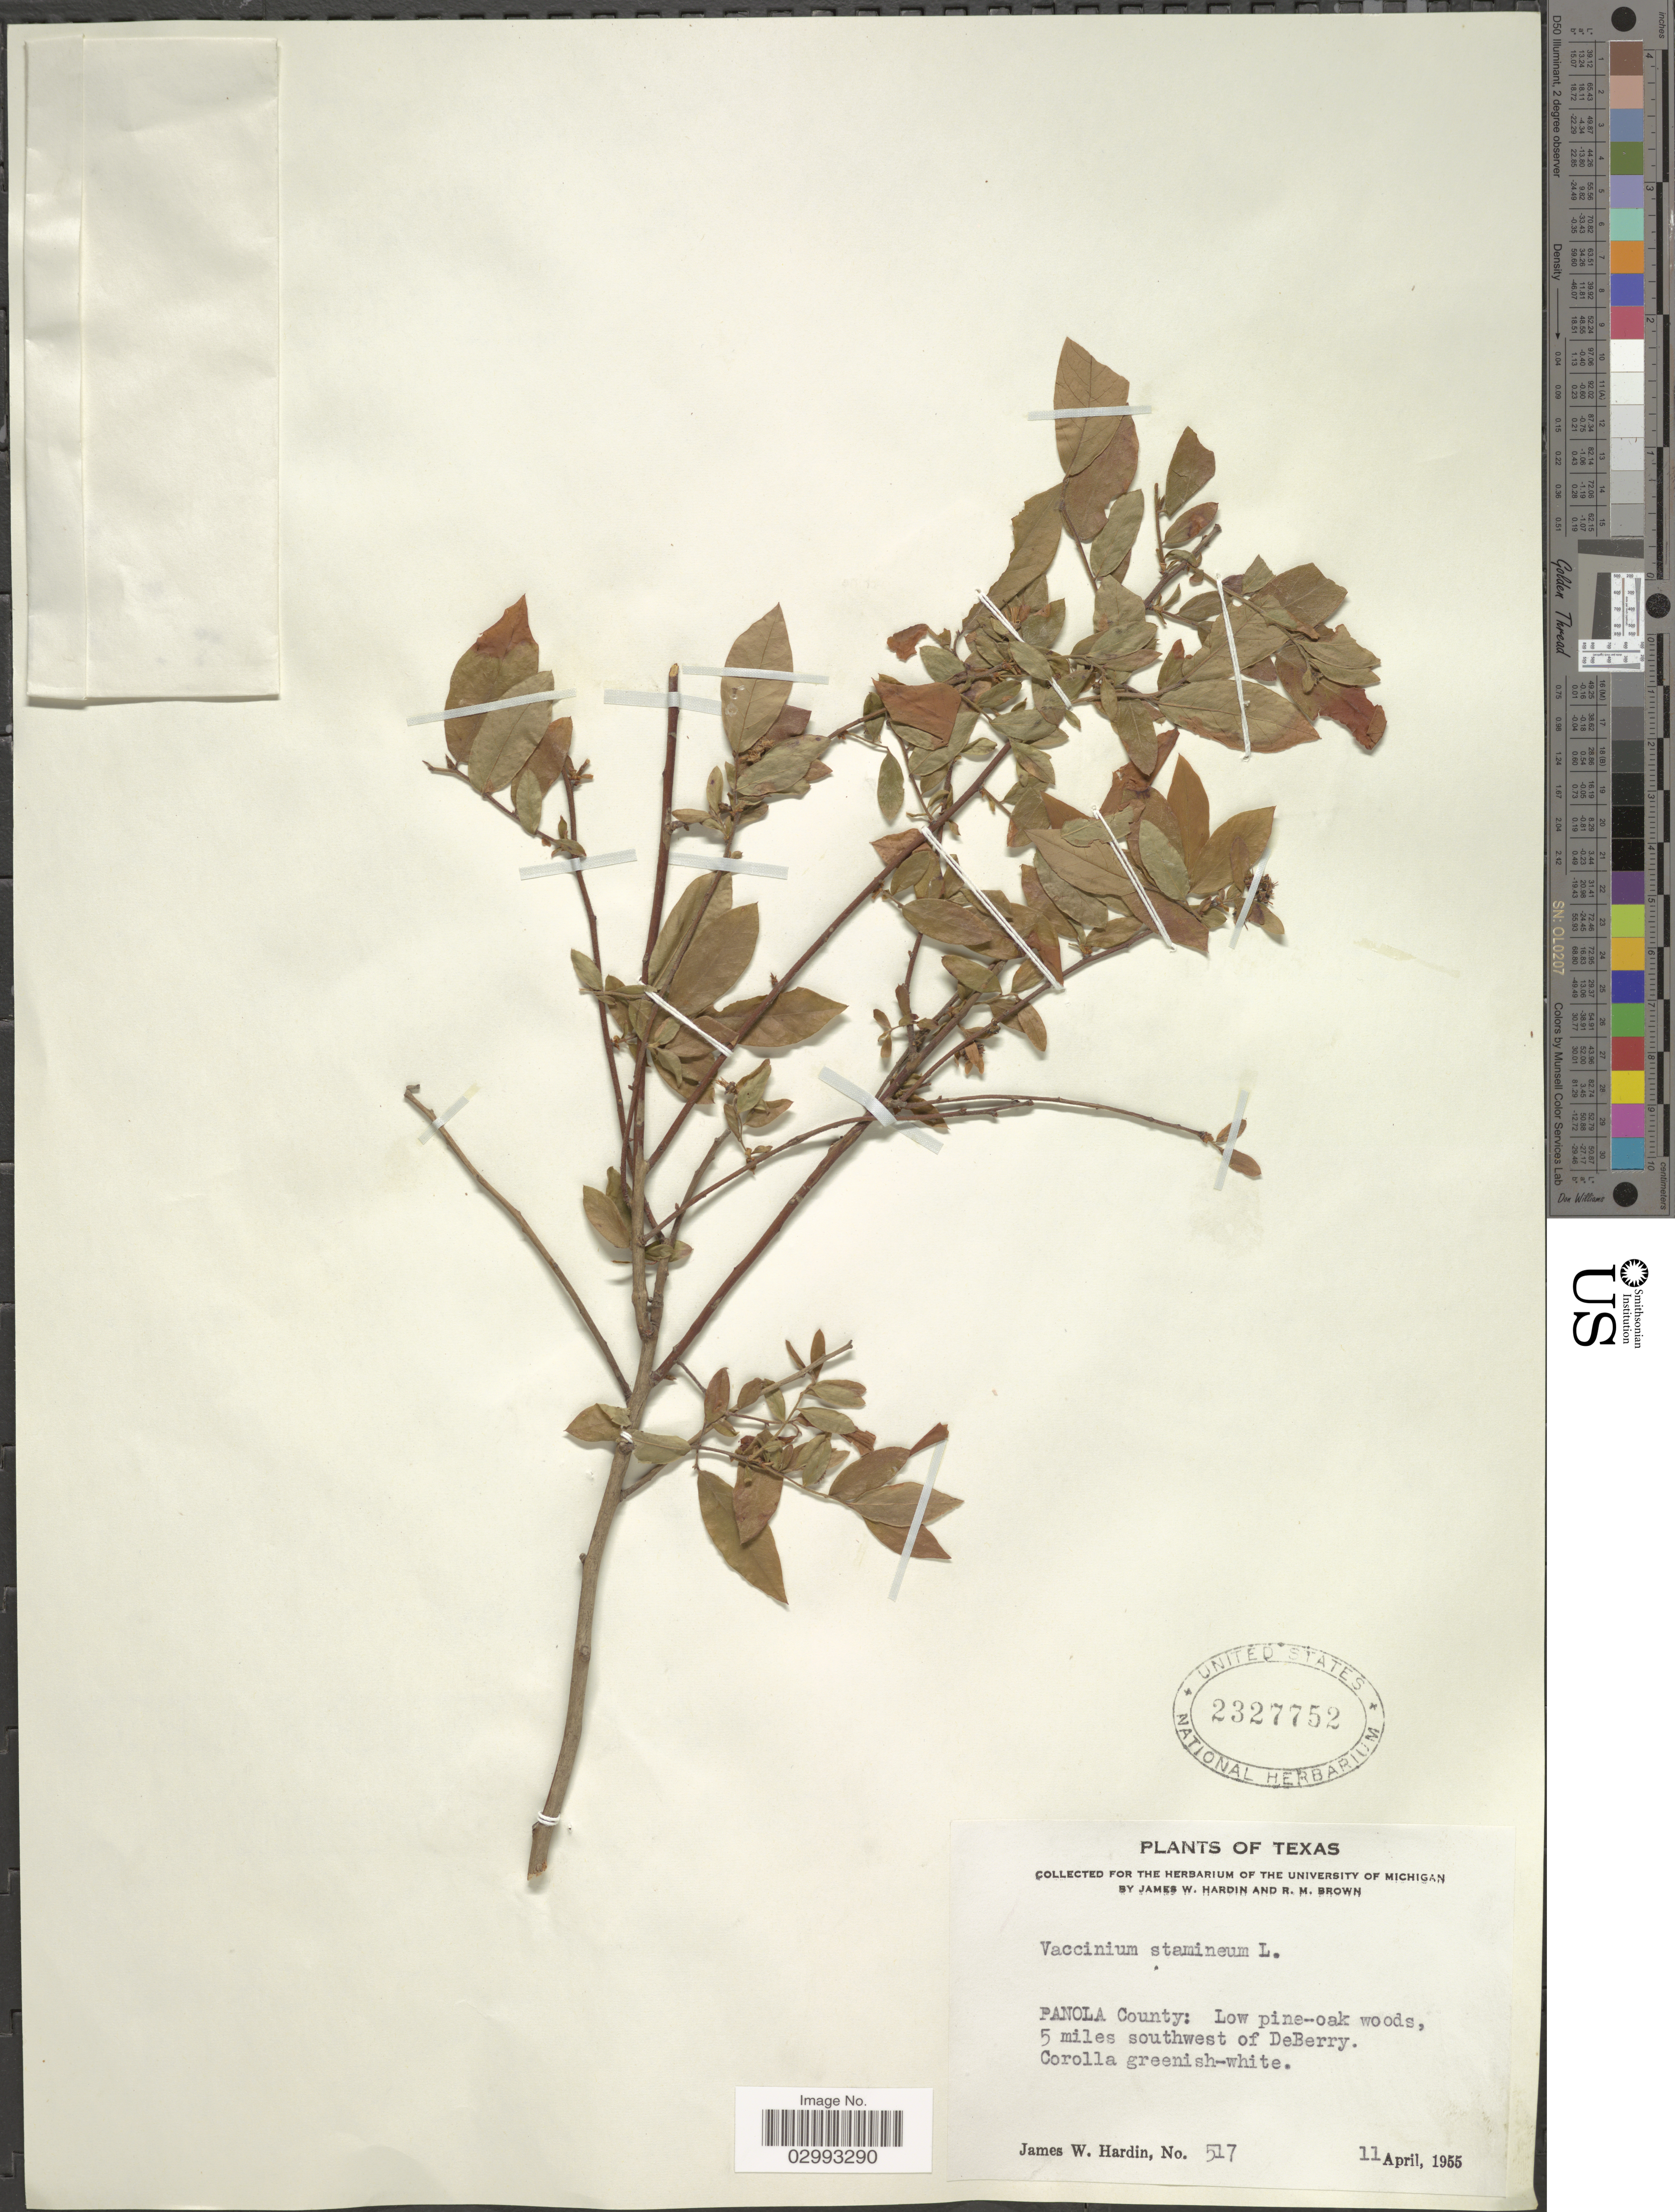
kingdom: Plantae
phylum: Tracheophyta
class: Magnoliopsida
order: Ericales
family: Ericaceae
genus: Polycodium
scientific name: Polycodium stamineum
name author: (L.) Greene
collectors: J. W. Hardin & R. Brown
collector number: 517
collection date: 1955-04-11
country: United States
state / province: Texas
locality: Panola County: 5 miles southwest of DeBerry.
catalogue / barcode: US 2327752